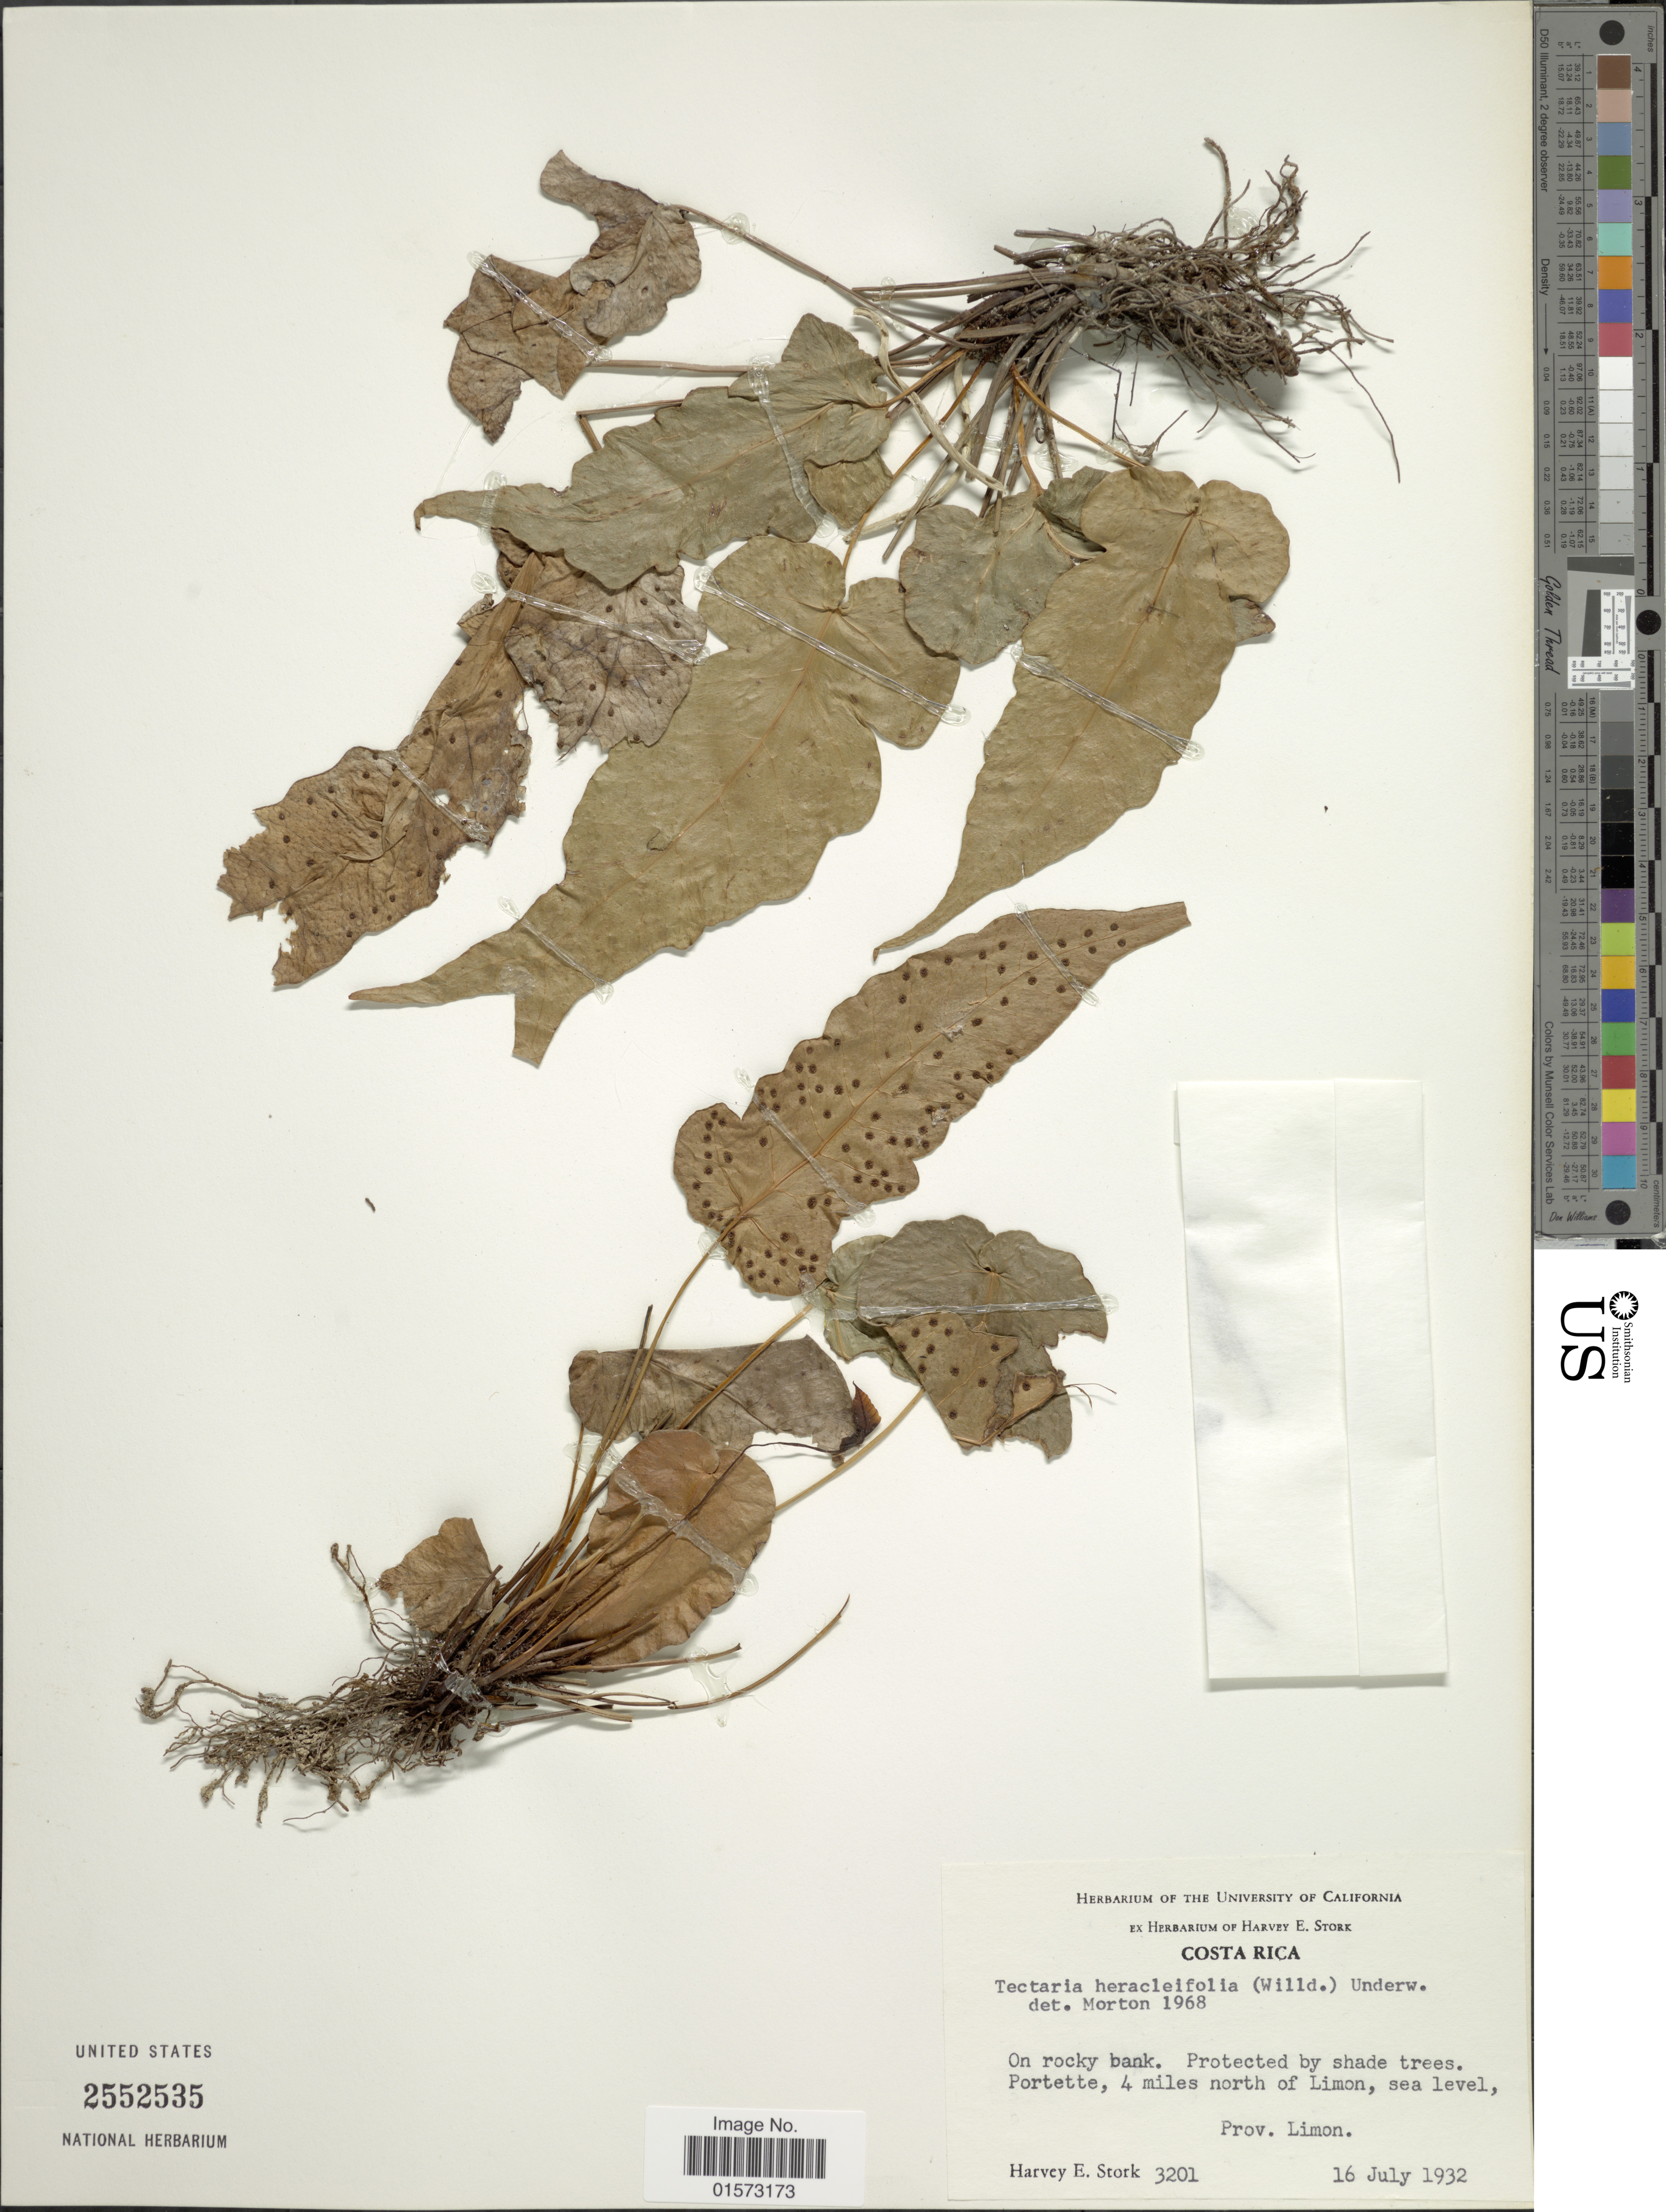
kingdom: Plantae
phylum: Tracheophyta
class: Polypodiopsida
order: Polypodiales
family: Tectariaceae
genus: Tectaria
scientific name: Tectaria heracleifolia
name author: (Willd.) Underw.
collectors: H. E. Stork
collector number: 3201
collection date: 1932-07-16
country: Costa Rica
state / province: Limón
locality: Protected by shade trees. Portette, 4 miles north of Limon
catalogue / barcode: US 2552535